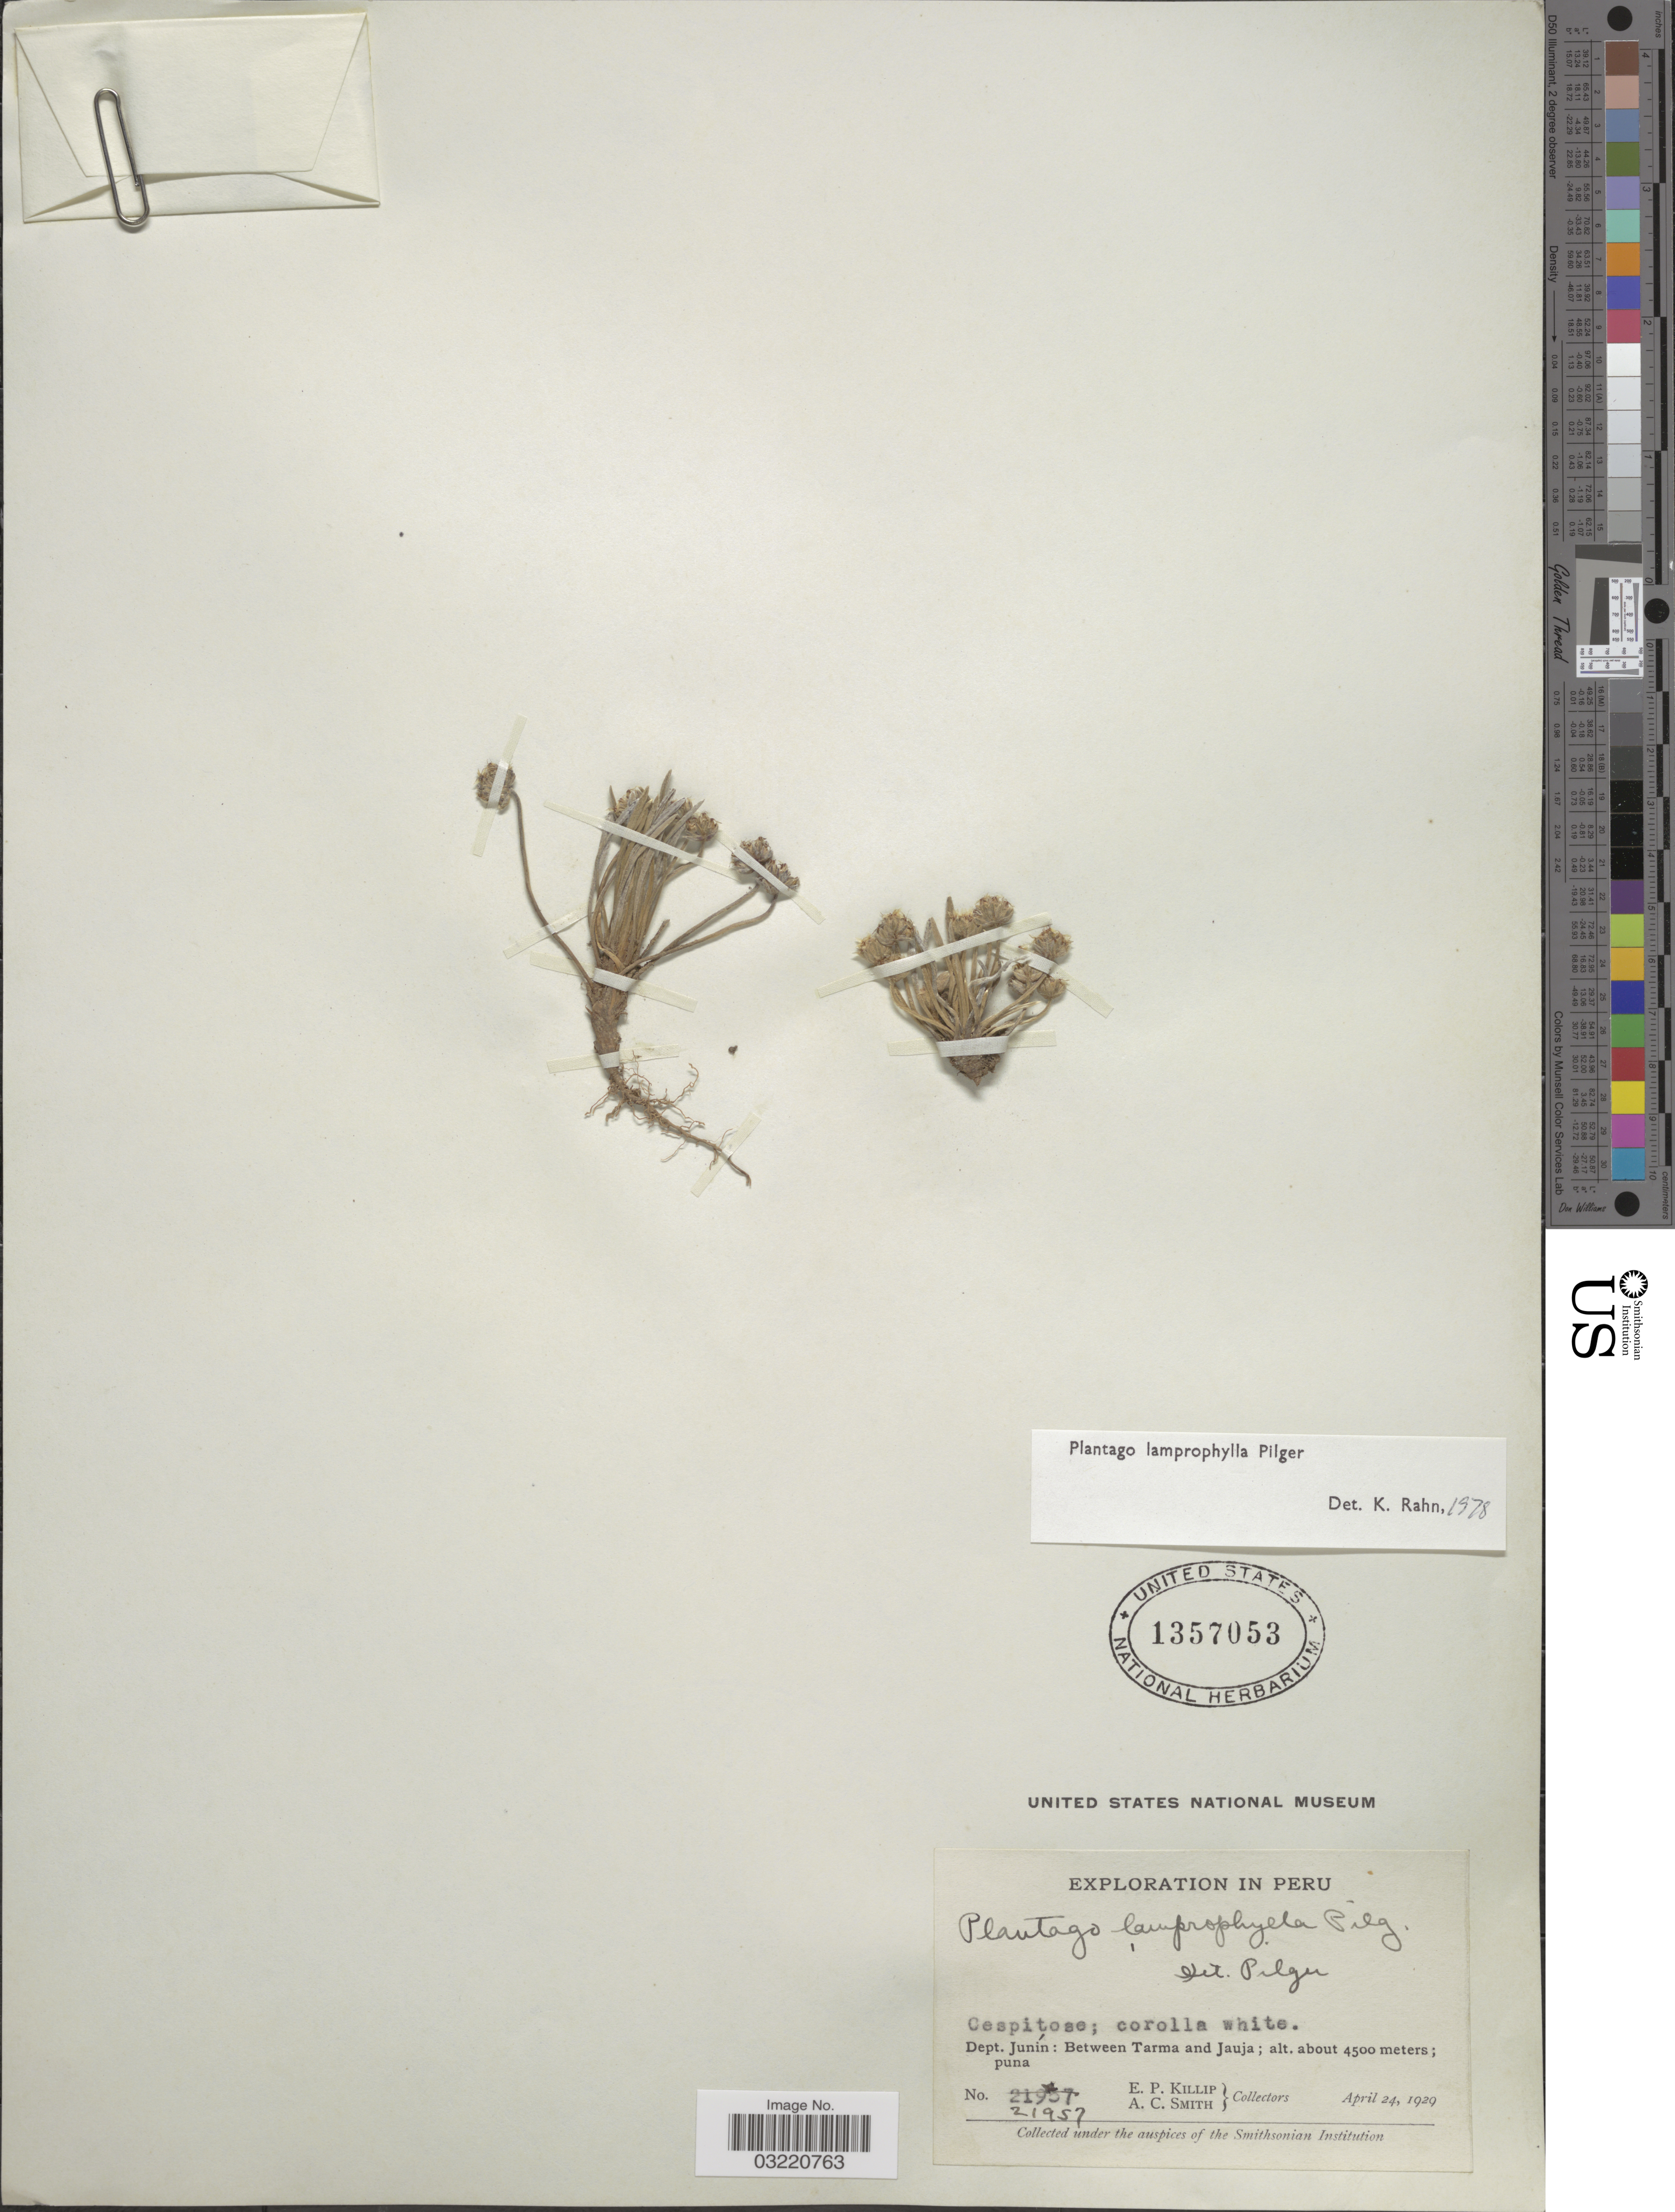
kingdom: Plantae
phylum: Tracheophyta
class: Magnoliopsida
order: Lamiales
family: Plantaginaceae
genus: Plantago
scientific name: Plantago lamprophylla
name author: Pilg.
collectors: E. P. Killip & A. C. Smith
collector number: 21957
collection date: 1929-04-24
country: Peru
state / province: Junín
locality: Dept. Junín: Between Tarma and Jauja.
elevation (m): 4500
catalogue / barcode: US 1357053